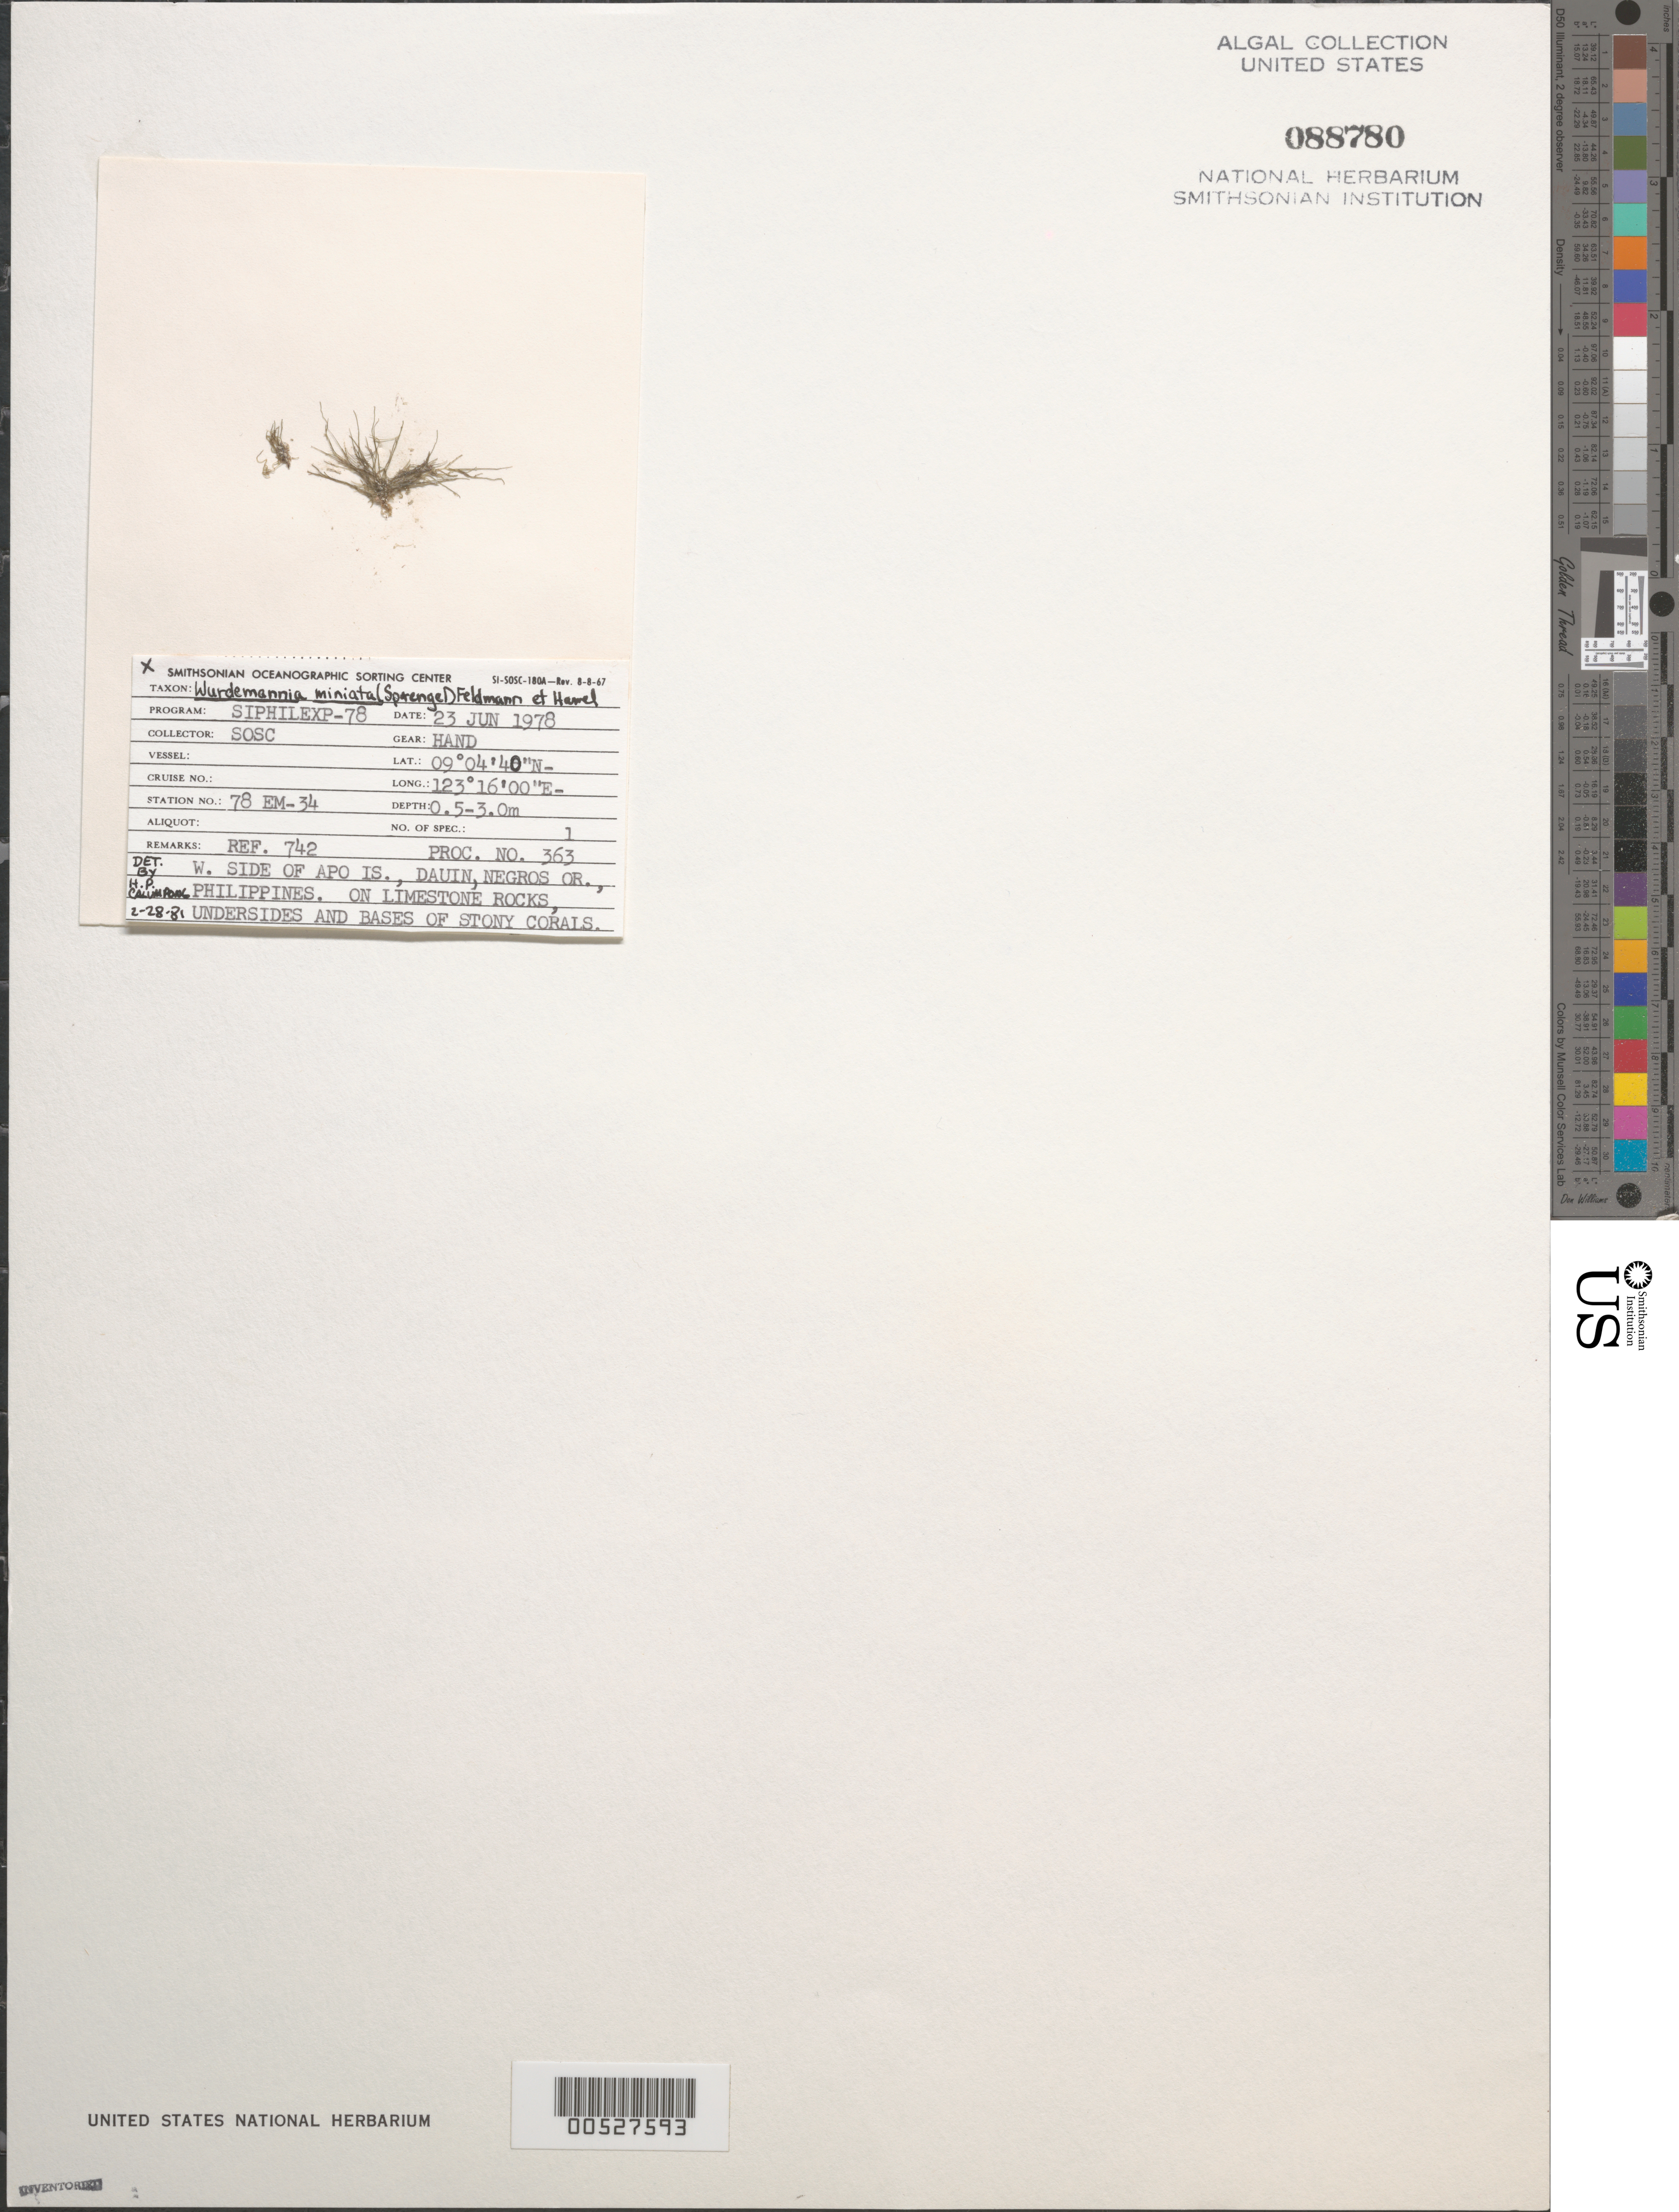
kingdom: Plantae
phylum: Rhodophyta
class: Florideophyceae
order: Gigartinales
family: Solieriaceae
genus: Wurdemannia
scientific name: Wurdemannia miniata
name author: (Spreng.) Feldmann & G. Hamel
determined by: Calumpong, H. P.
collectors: SOSC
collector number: Station 78 Em-34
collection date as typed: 23 Jun 1978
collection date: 1978-06-23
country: Philippines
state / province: Central Visayas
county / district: Negros Oriental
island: Apo Island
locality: Apo Island, Dauin, Negros Oriental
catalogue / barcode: US 88780